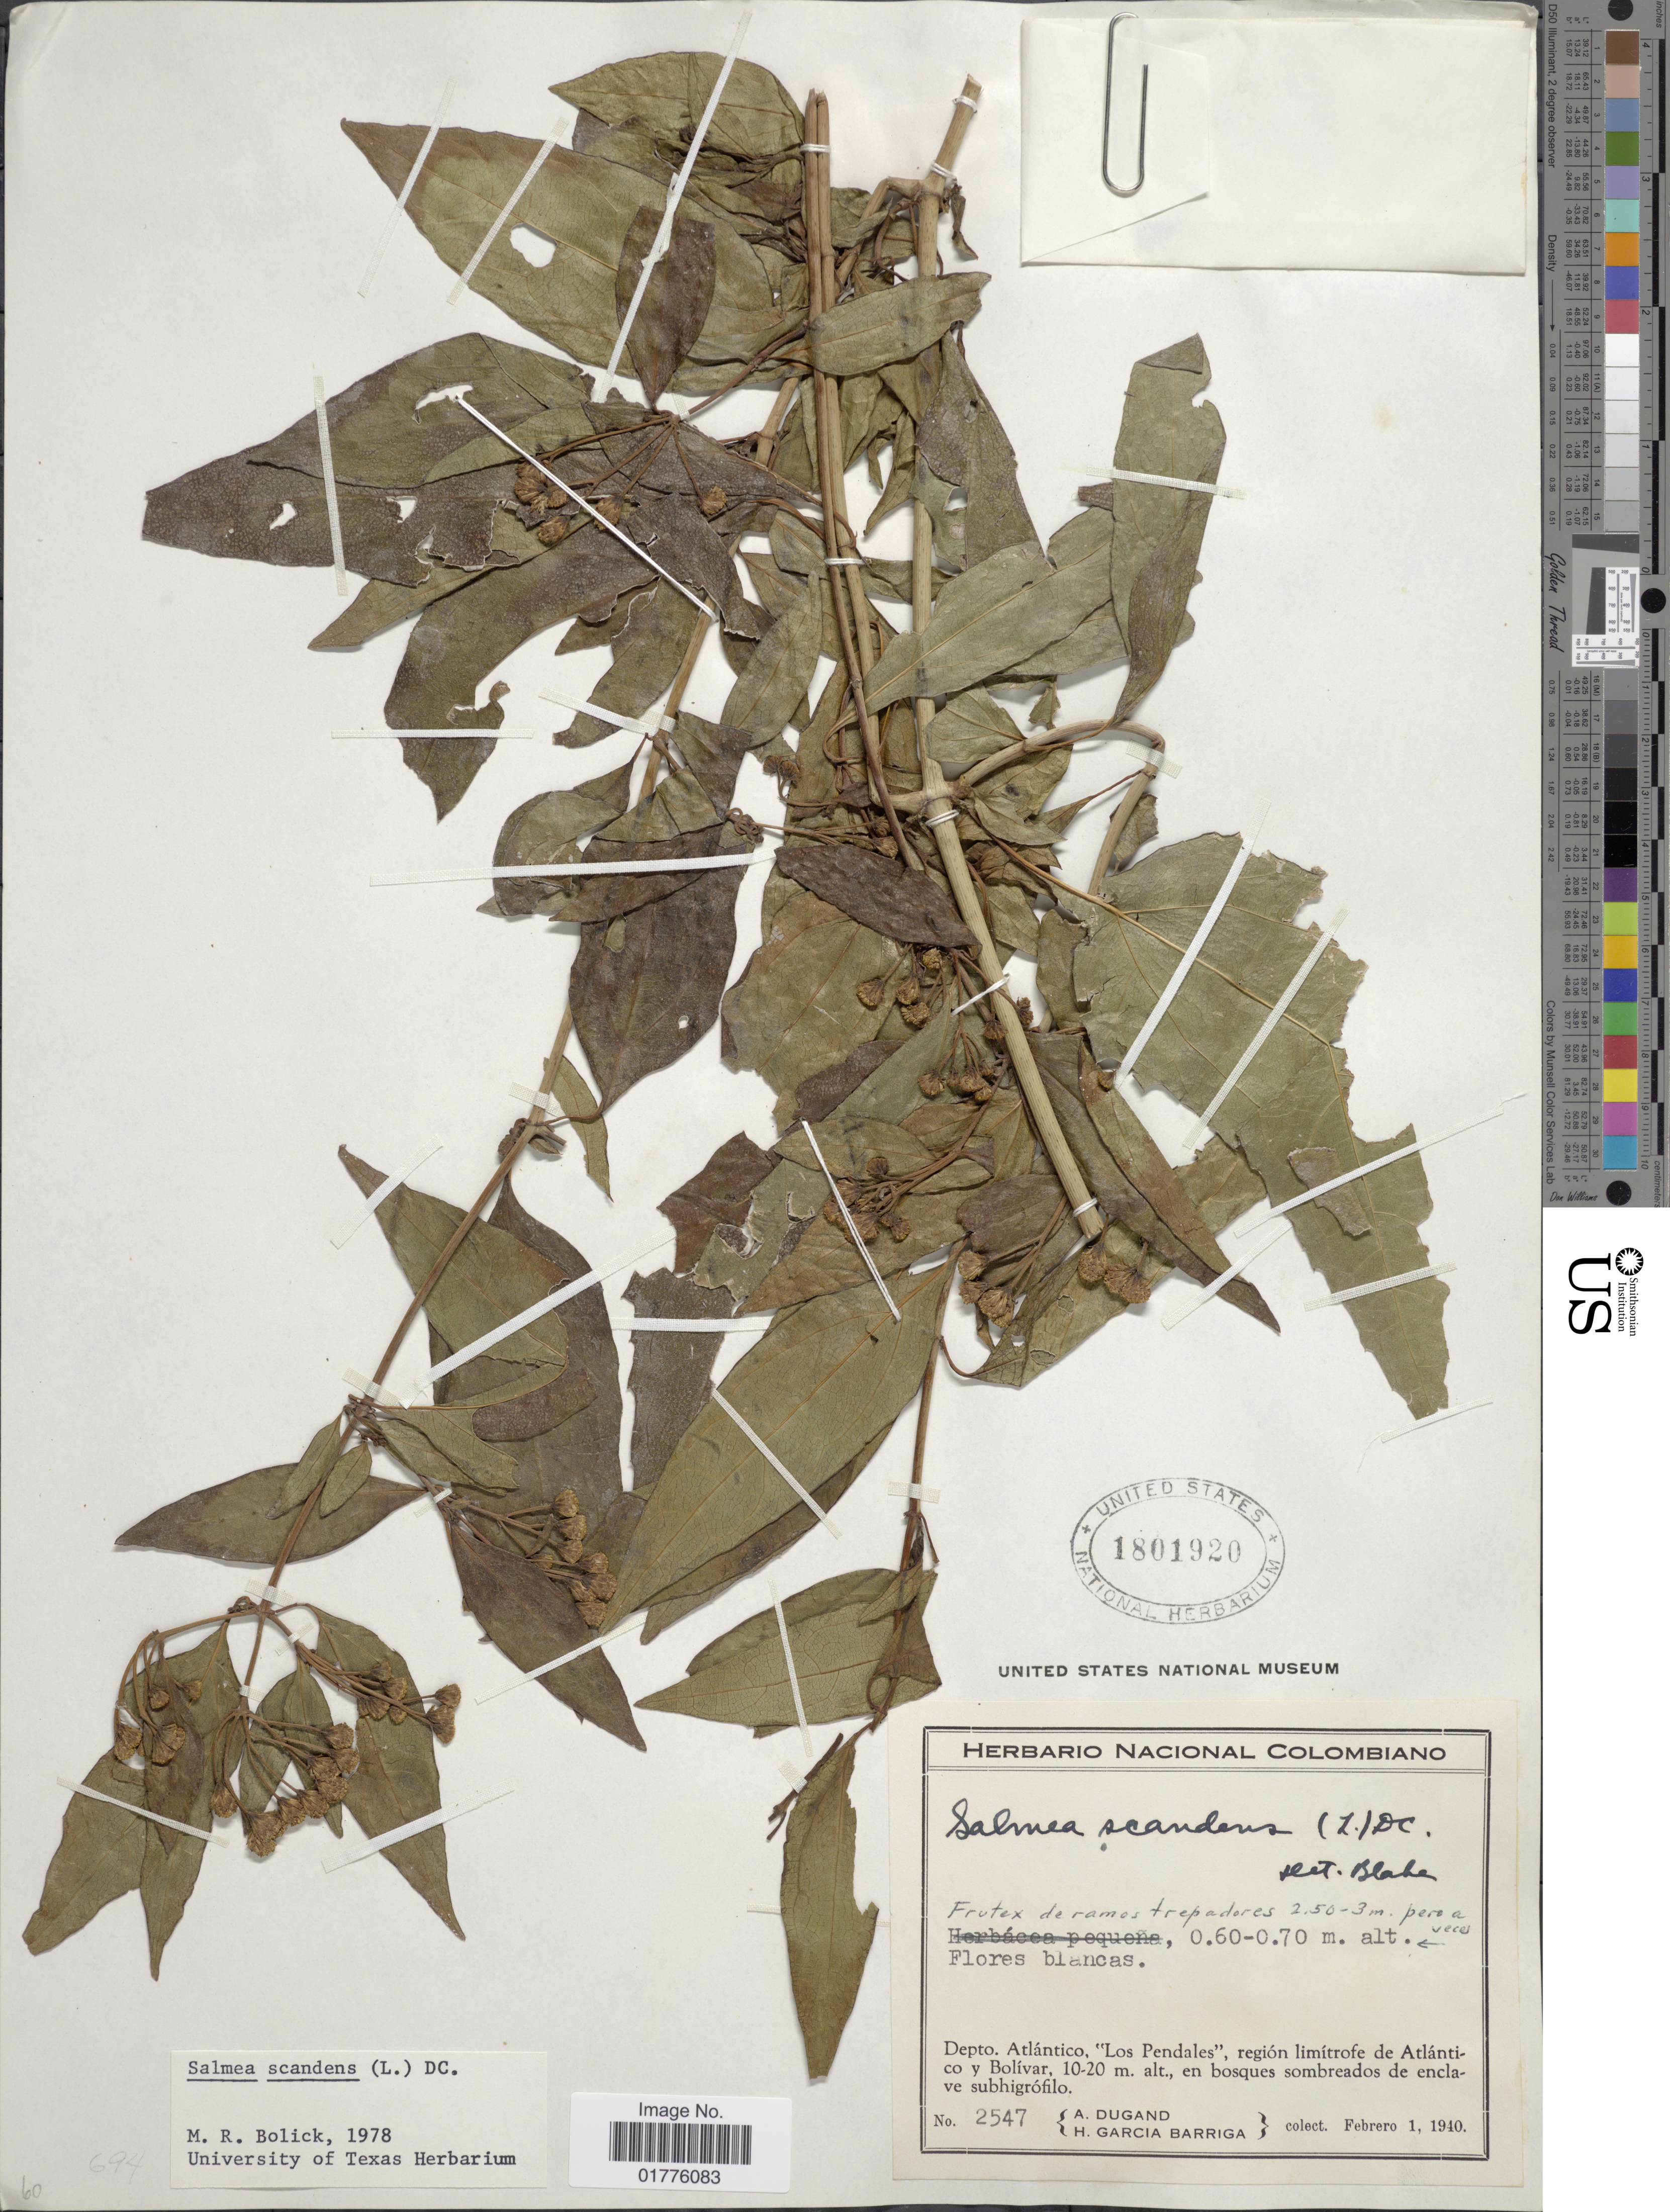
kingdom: Plantae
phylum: Tracheophyta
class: Magnoliopsida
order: Asterales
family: Asteraceae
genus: Salmea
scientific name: Salmea scandens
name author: (L.) DC.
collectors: A. Dugand & H. García Barriga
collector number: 2547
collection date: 1940-02-01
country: Colombia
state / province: Atlántico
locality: Depto. Atlántico, "Los Pendales", region limitrofe de Atlántico y Bolivar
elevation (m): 10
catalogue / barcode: US 1801920